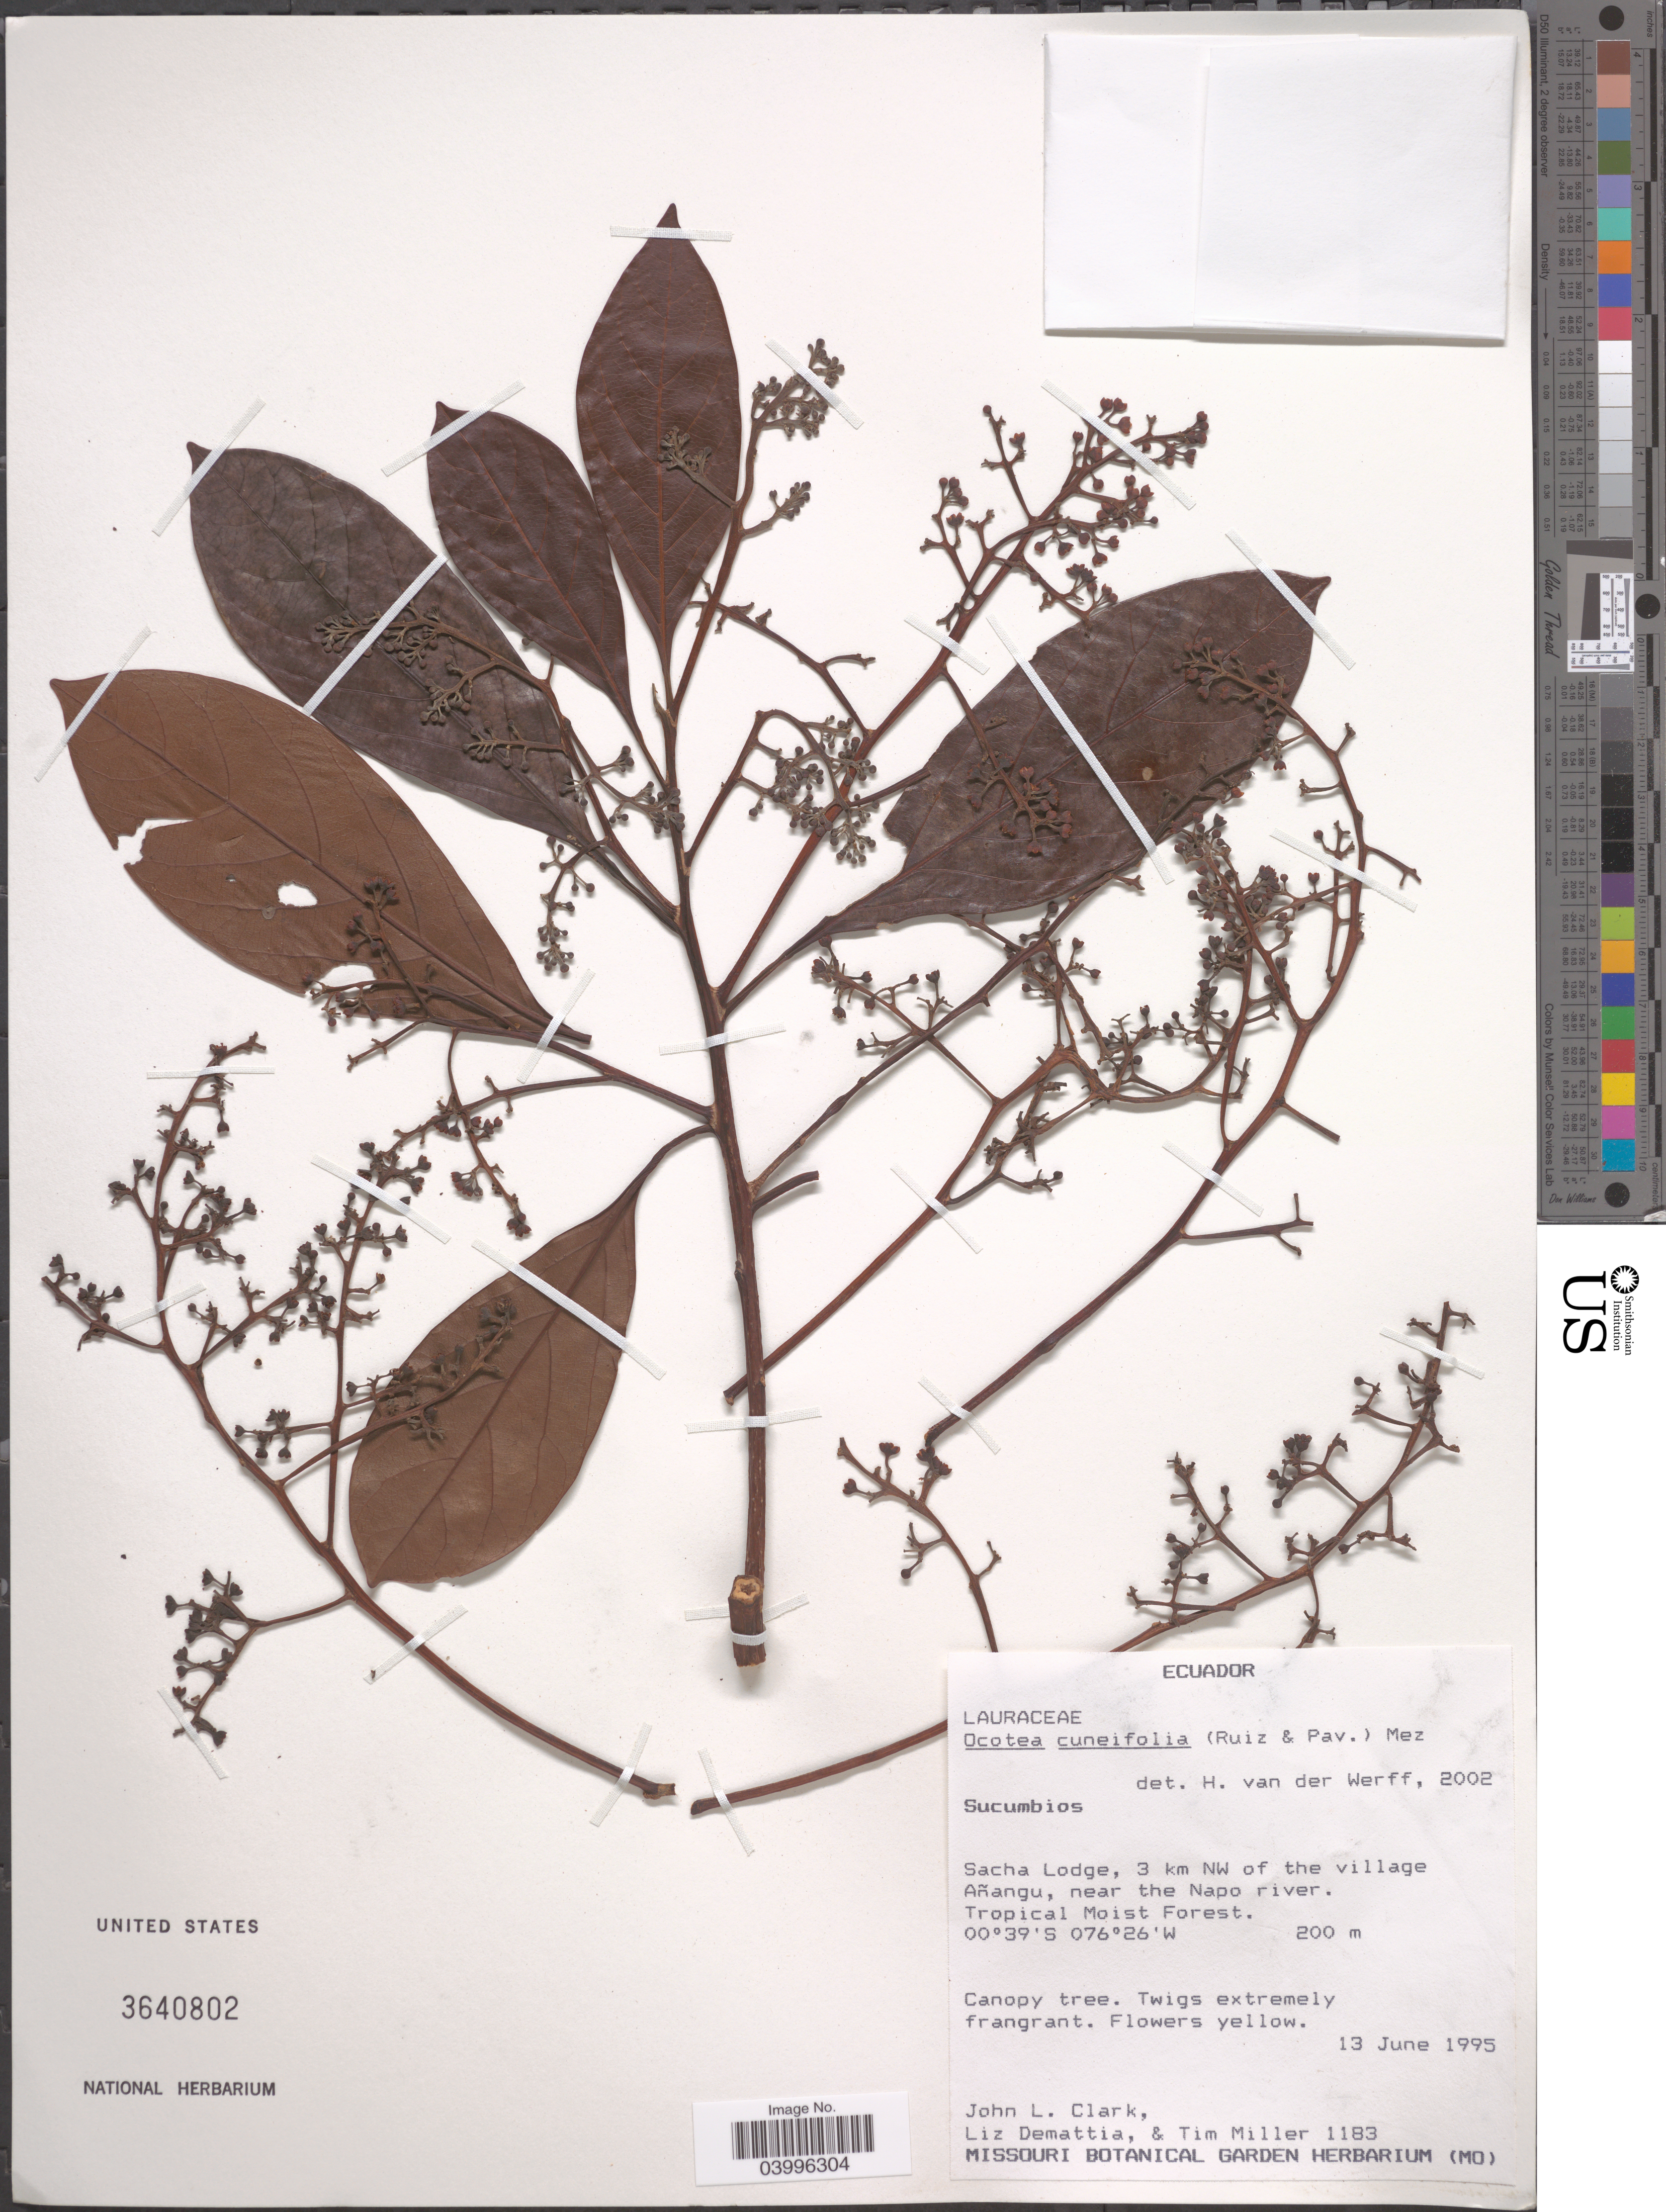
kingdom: Plantae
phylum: Tracheophyta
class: Magnoliopsida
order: Laurales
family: Lauraceae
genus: Ocotea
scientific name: Ocotea cuneifolia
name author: (Ruiz & Pav.) Mez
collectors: J. L. Clark, L. Demattia & T. Miller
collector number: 1183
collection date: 1995-06-13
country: Ecuador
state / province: Sucumbíos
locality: Sacha Lodge, 3 km NW of the village Añangu, near the Napo river. Tropical Moist Forest.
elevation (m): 200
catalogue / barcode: US 3640802